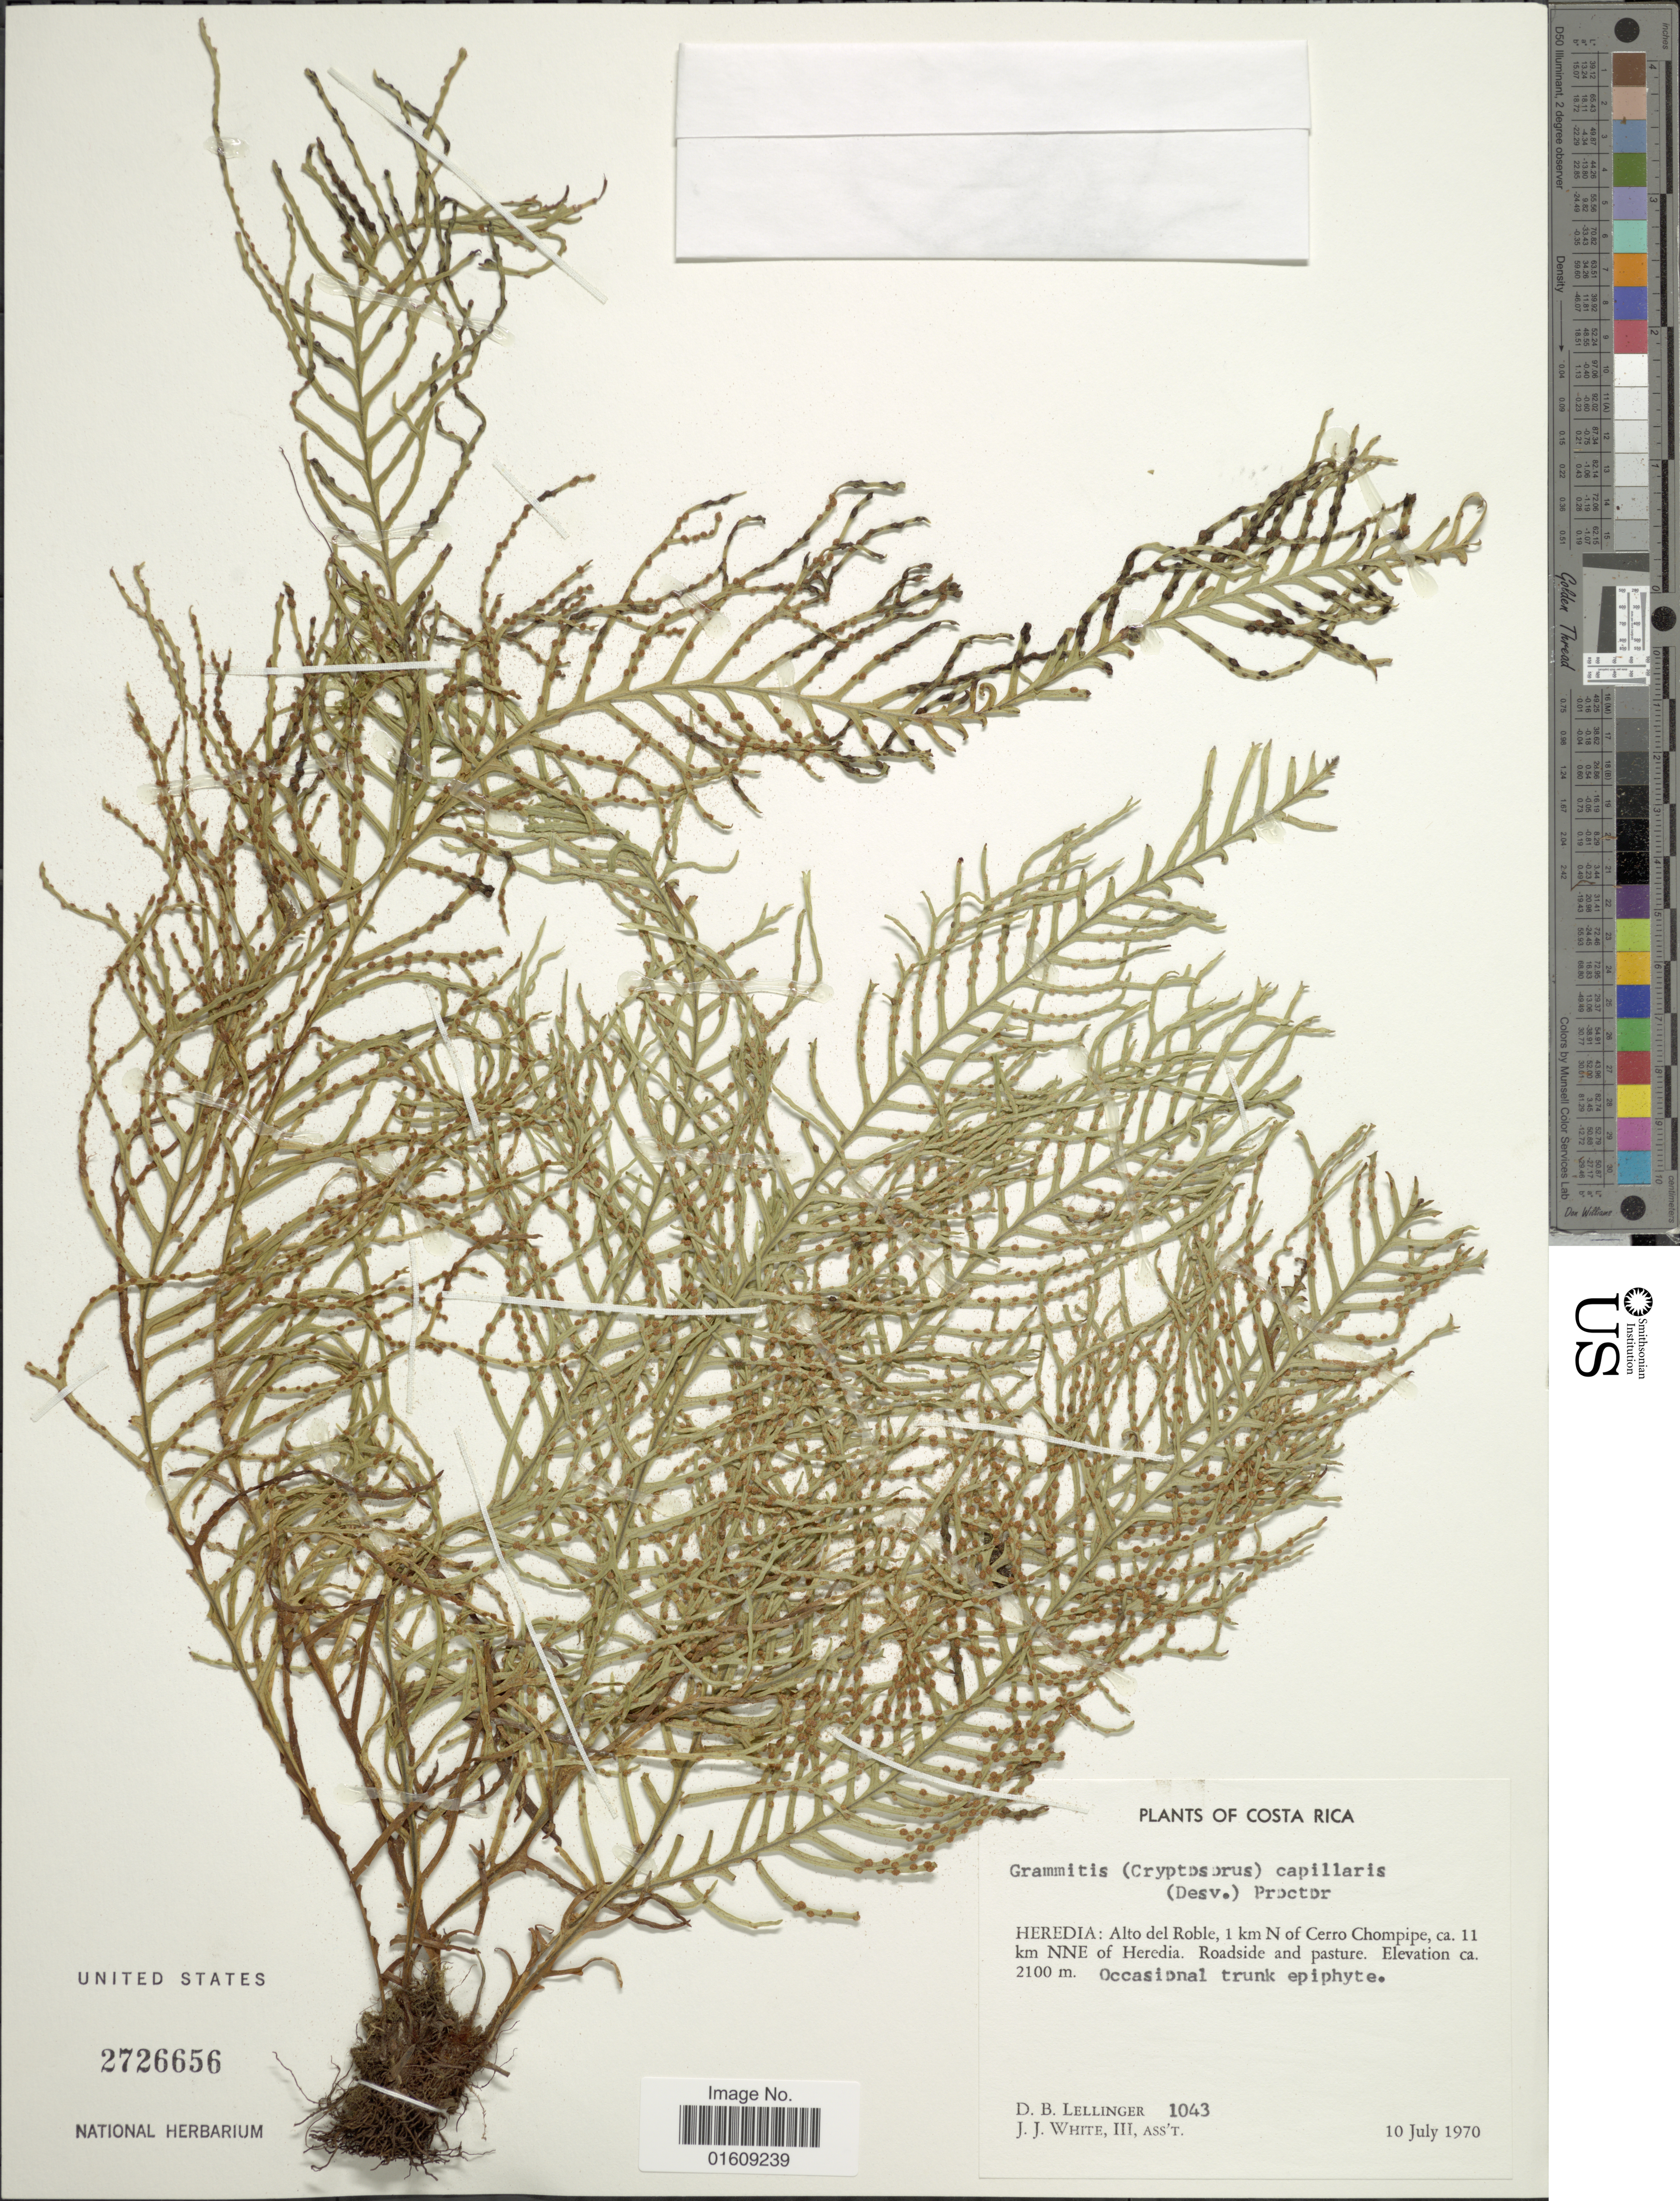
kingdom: Plantae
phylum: Tracheophyta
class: Polypodiopsida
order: Polypodiales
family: Polypodiaceae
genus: Ceradenia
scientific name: Ceradenia fucoides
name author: (Christ) L.E. Bishop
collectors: D. B. Lellinger & J. J. White III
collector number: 1043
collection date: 1970-07-10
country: Costa Rica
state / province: Heredia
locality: Costa Rica, Heredia: Alto del Roble, 1 km N of Cerro Chompipe ca. 11 km NNE of Heredia.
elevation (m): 2100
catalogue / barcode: US 2726656